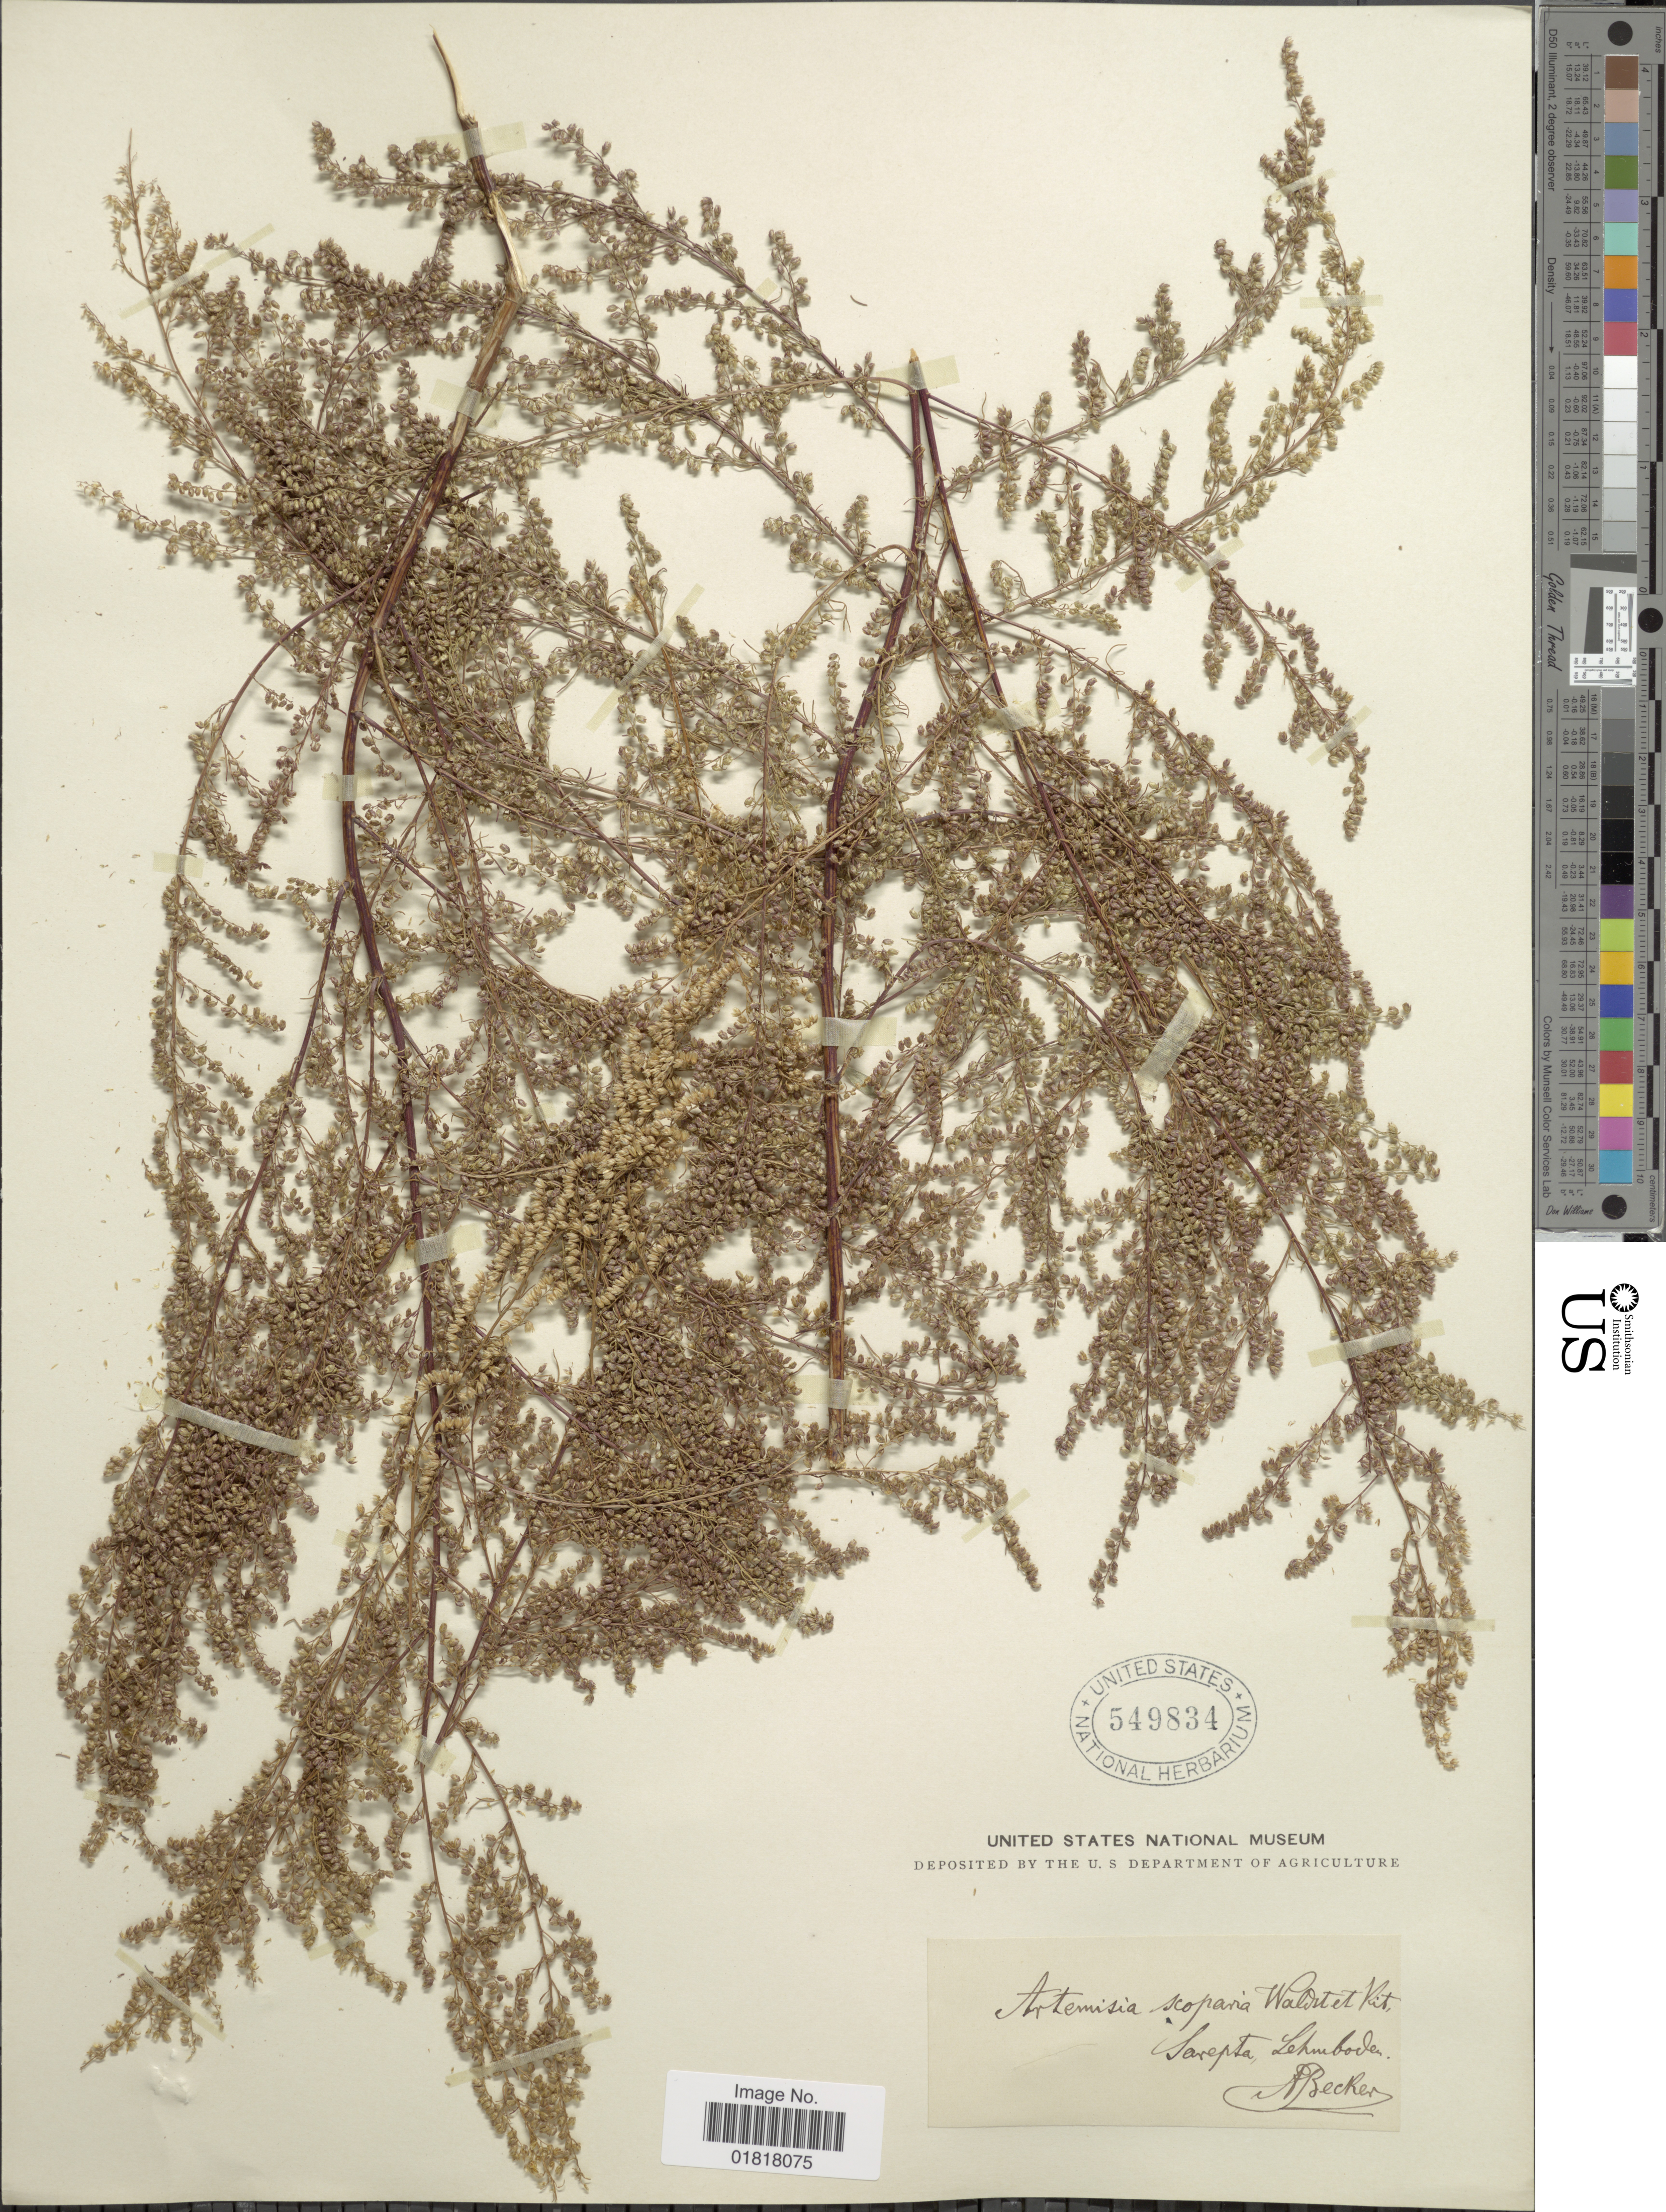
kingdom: Plantae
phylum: Tracheophyta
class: Magnoliopsida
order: Asterales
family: Asteraceae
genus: Artemisia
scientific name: Artemisia scoparia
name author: Waldst. & Kit.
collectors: A. Becker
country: Russian Federation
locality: Sarepta, Lehmboden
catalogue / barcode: US 549834